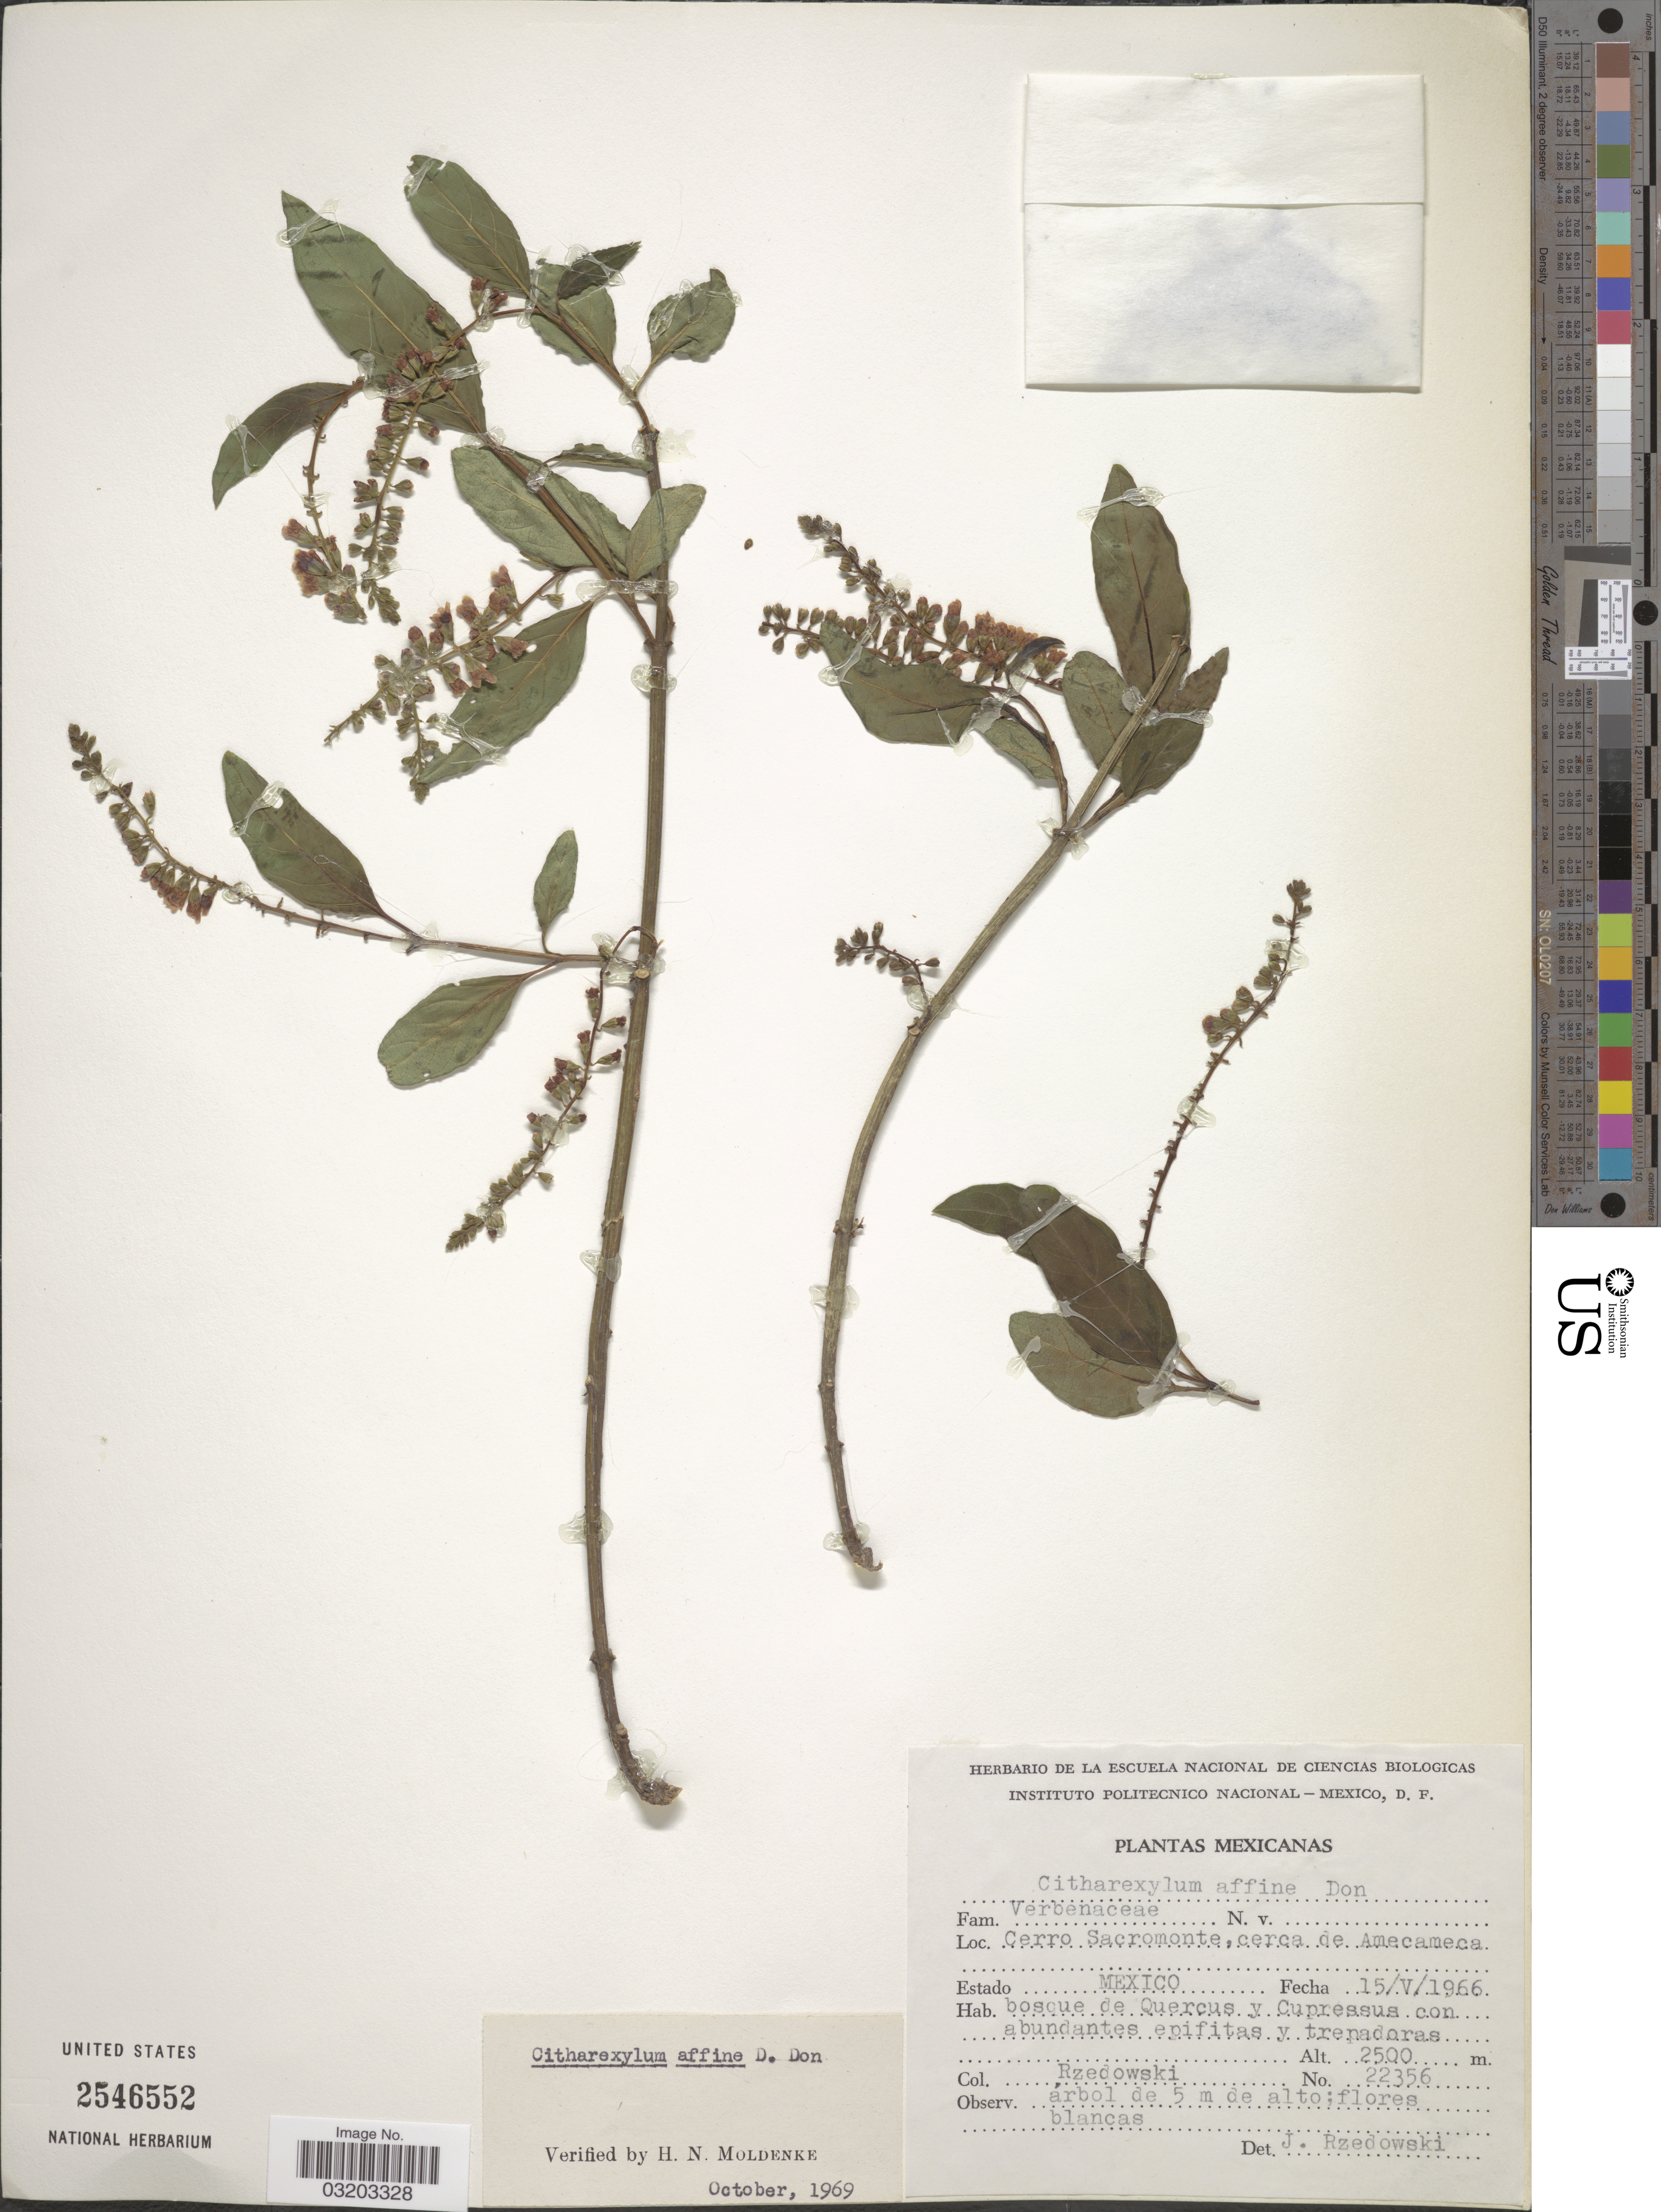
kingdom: Plantae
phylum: Tracheophyta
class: Magnoliopsida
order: Lamiales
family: Verbenaceae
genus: Citharexylum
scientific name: Citharexylum affine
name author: D. Don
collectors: Rzedowski, --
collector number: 22356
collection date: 1966-05-15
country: Mexico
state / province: México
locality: Cerro Sacromonte, cerca de Amecameca.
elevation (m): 2500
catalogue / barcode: US 2546552